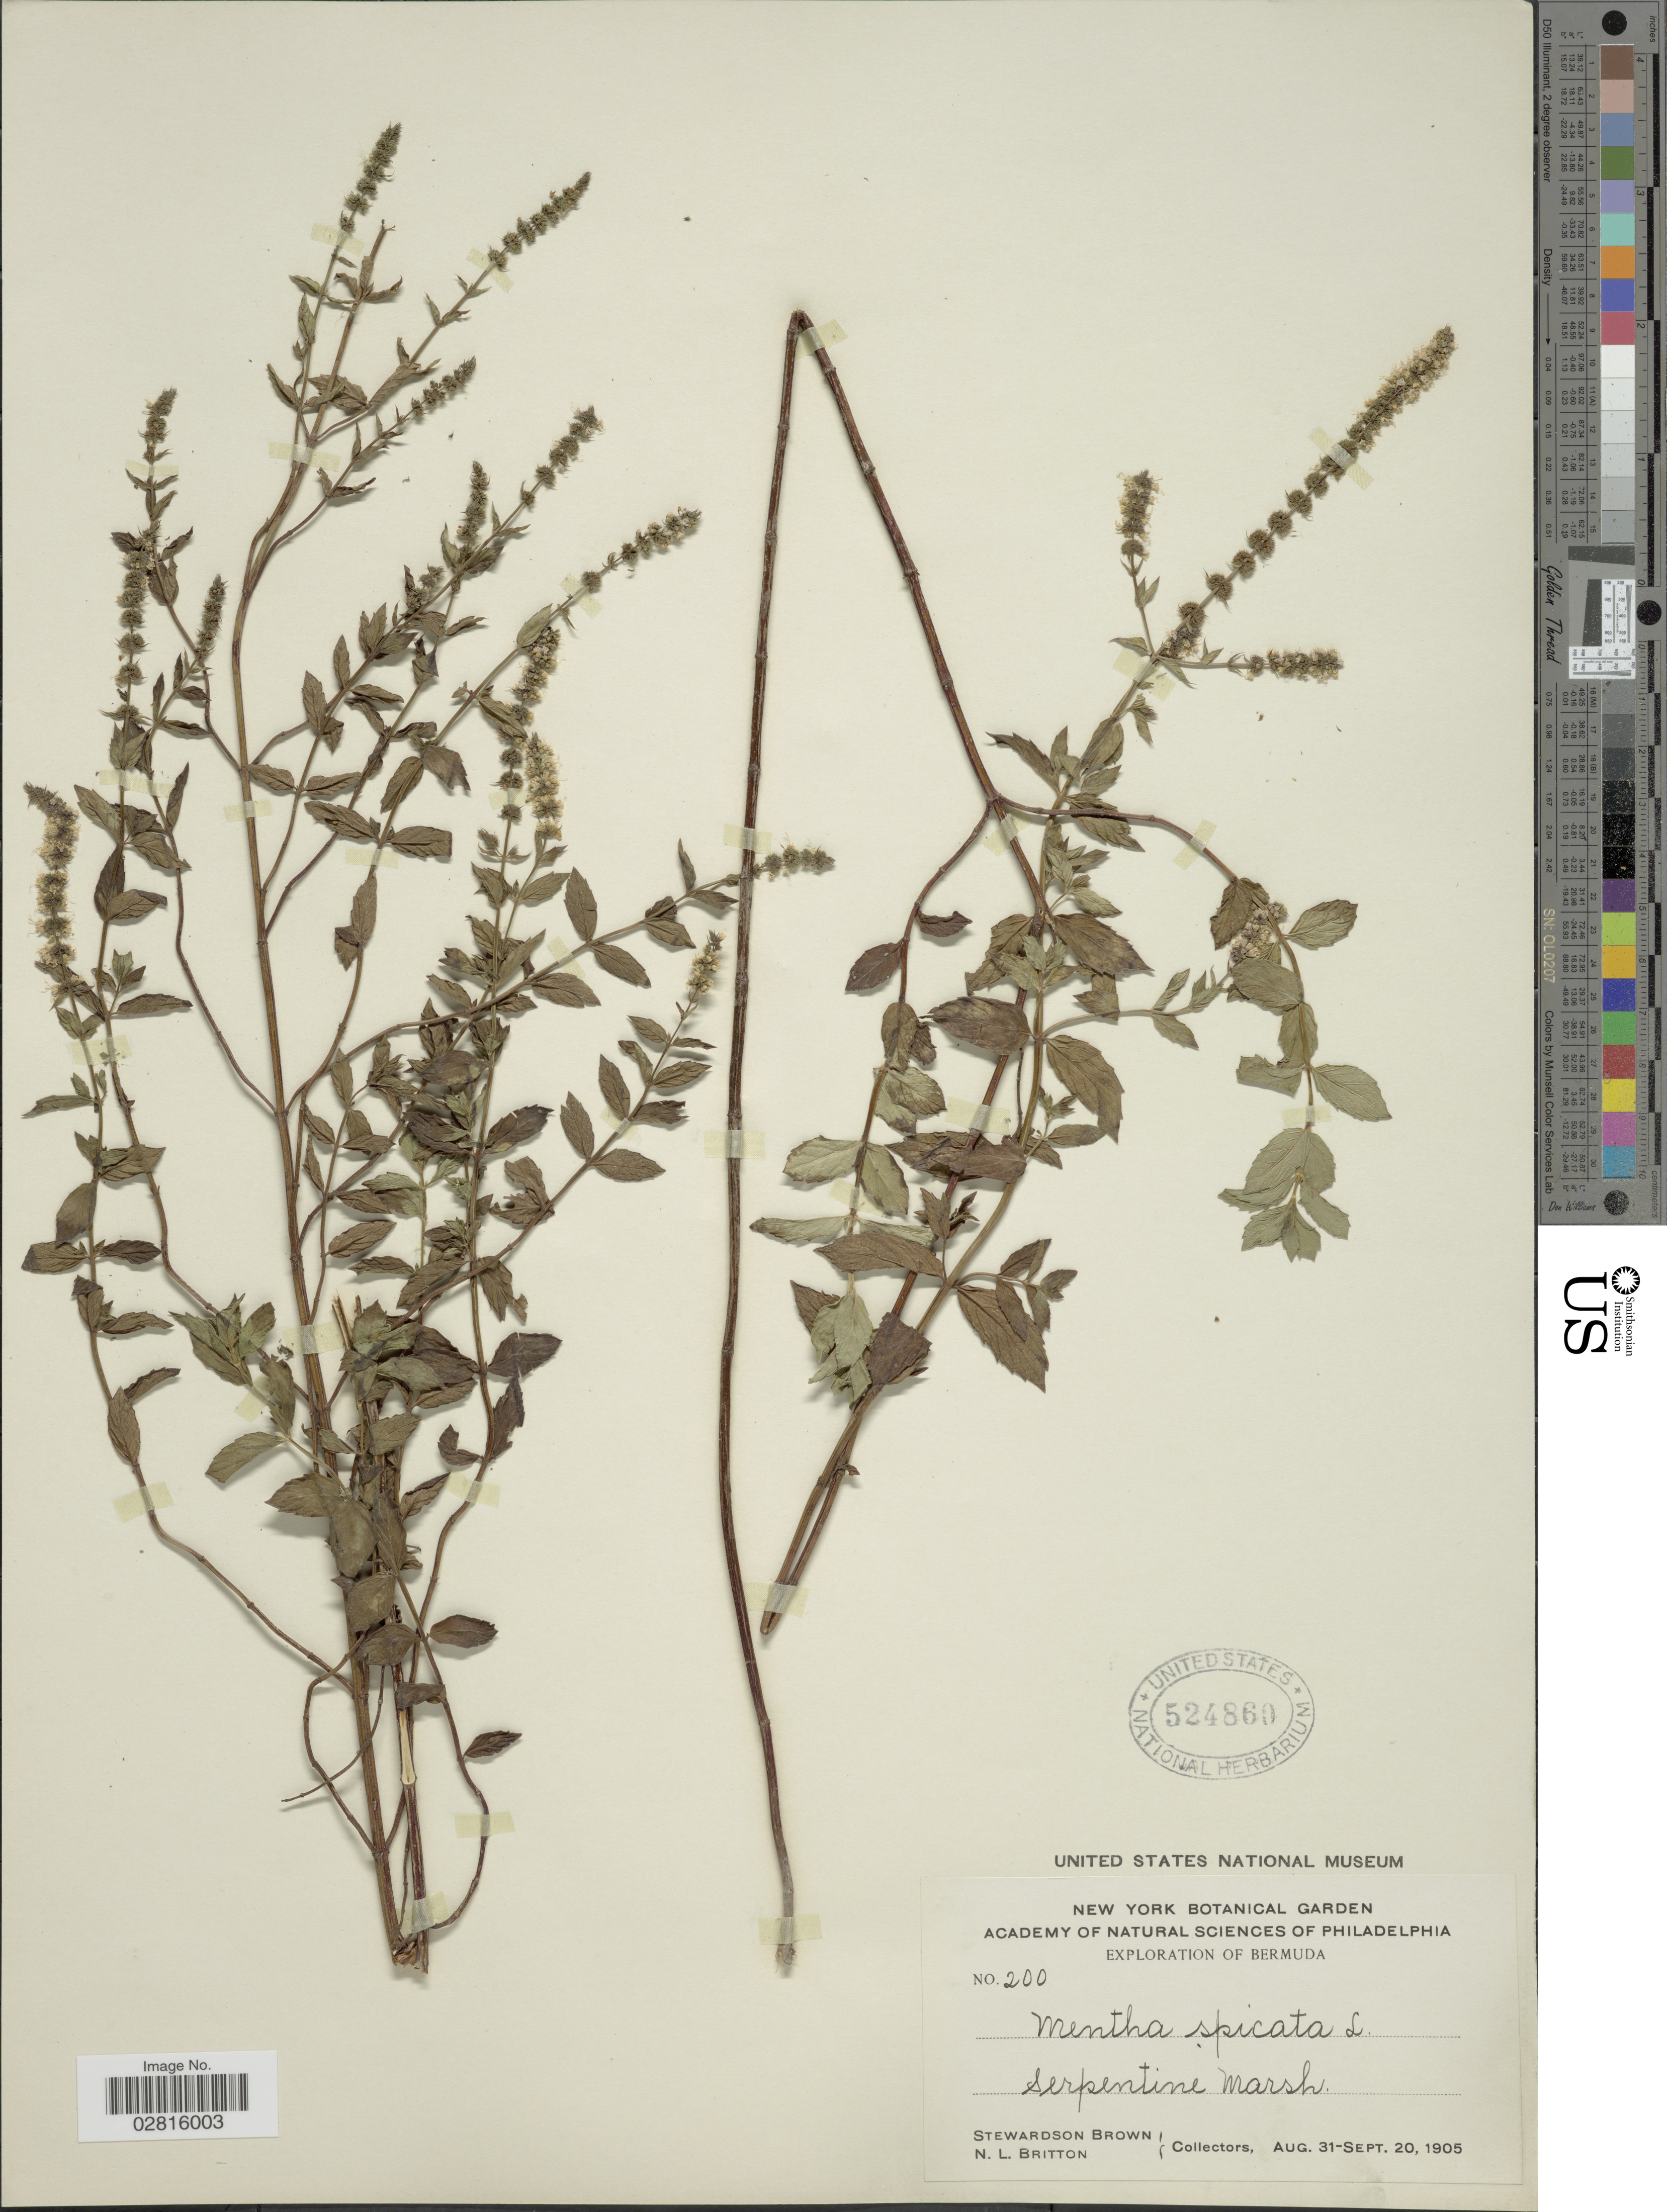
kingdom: Plantae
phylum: Tracheophyta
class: Magnoliopsida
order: Lamiales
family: Lamiaceae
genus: Mentha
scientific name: Mentha spicata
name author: L.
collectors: S. Brown & N. Britton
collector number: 200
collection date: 1905-08-31/1905-09-20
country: Bermuda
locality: Serpentine Marsh.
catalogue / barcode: US 524860